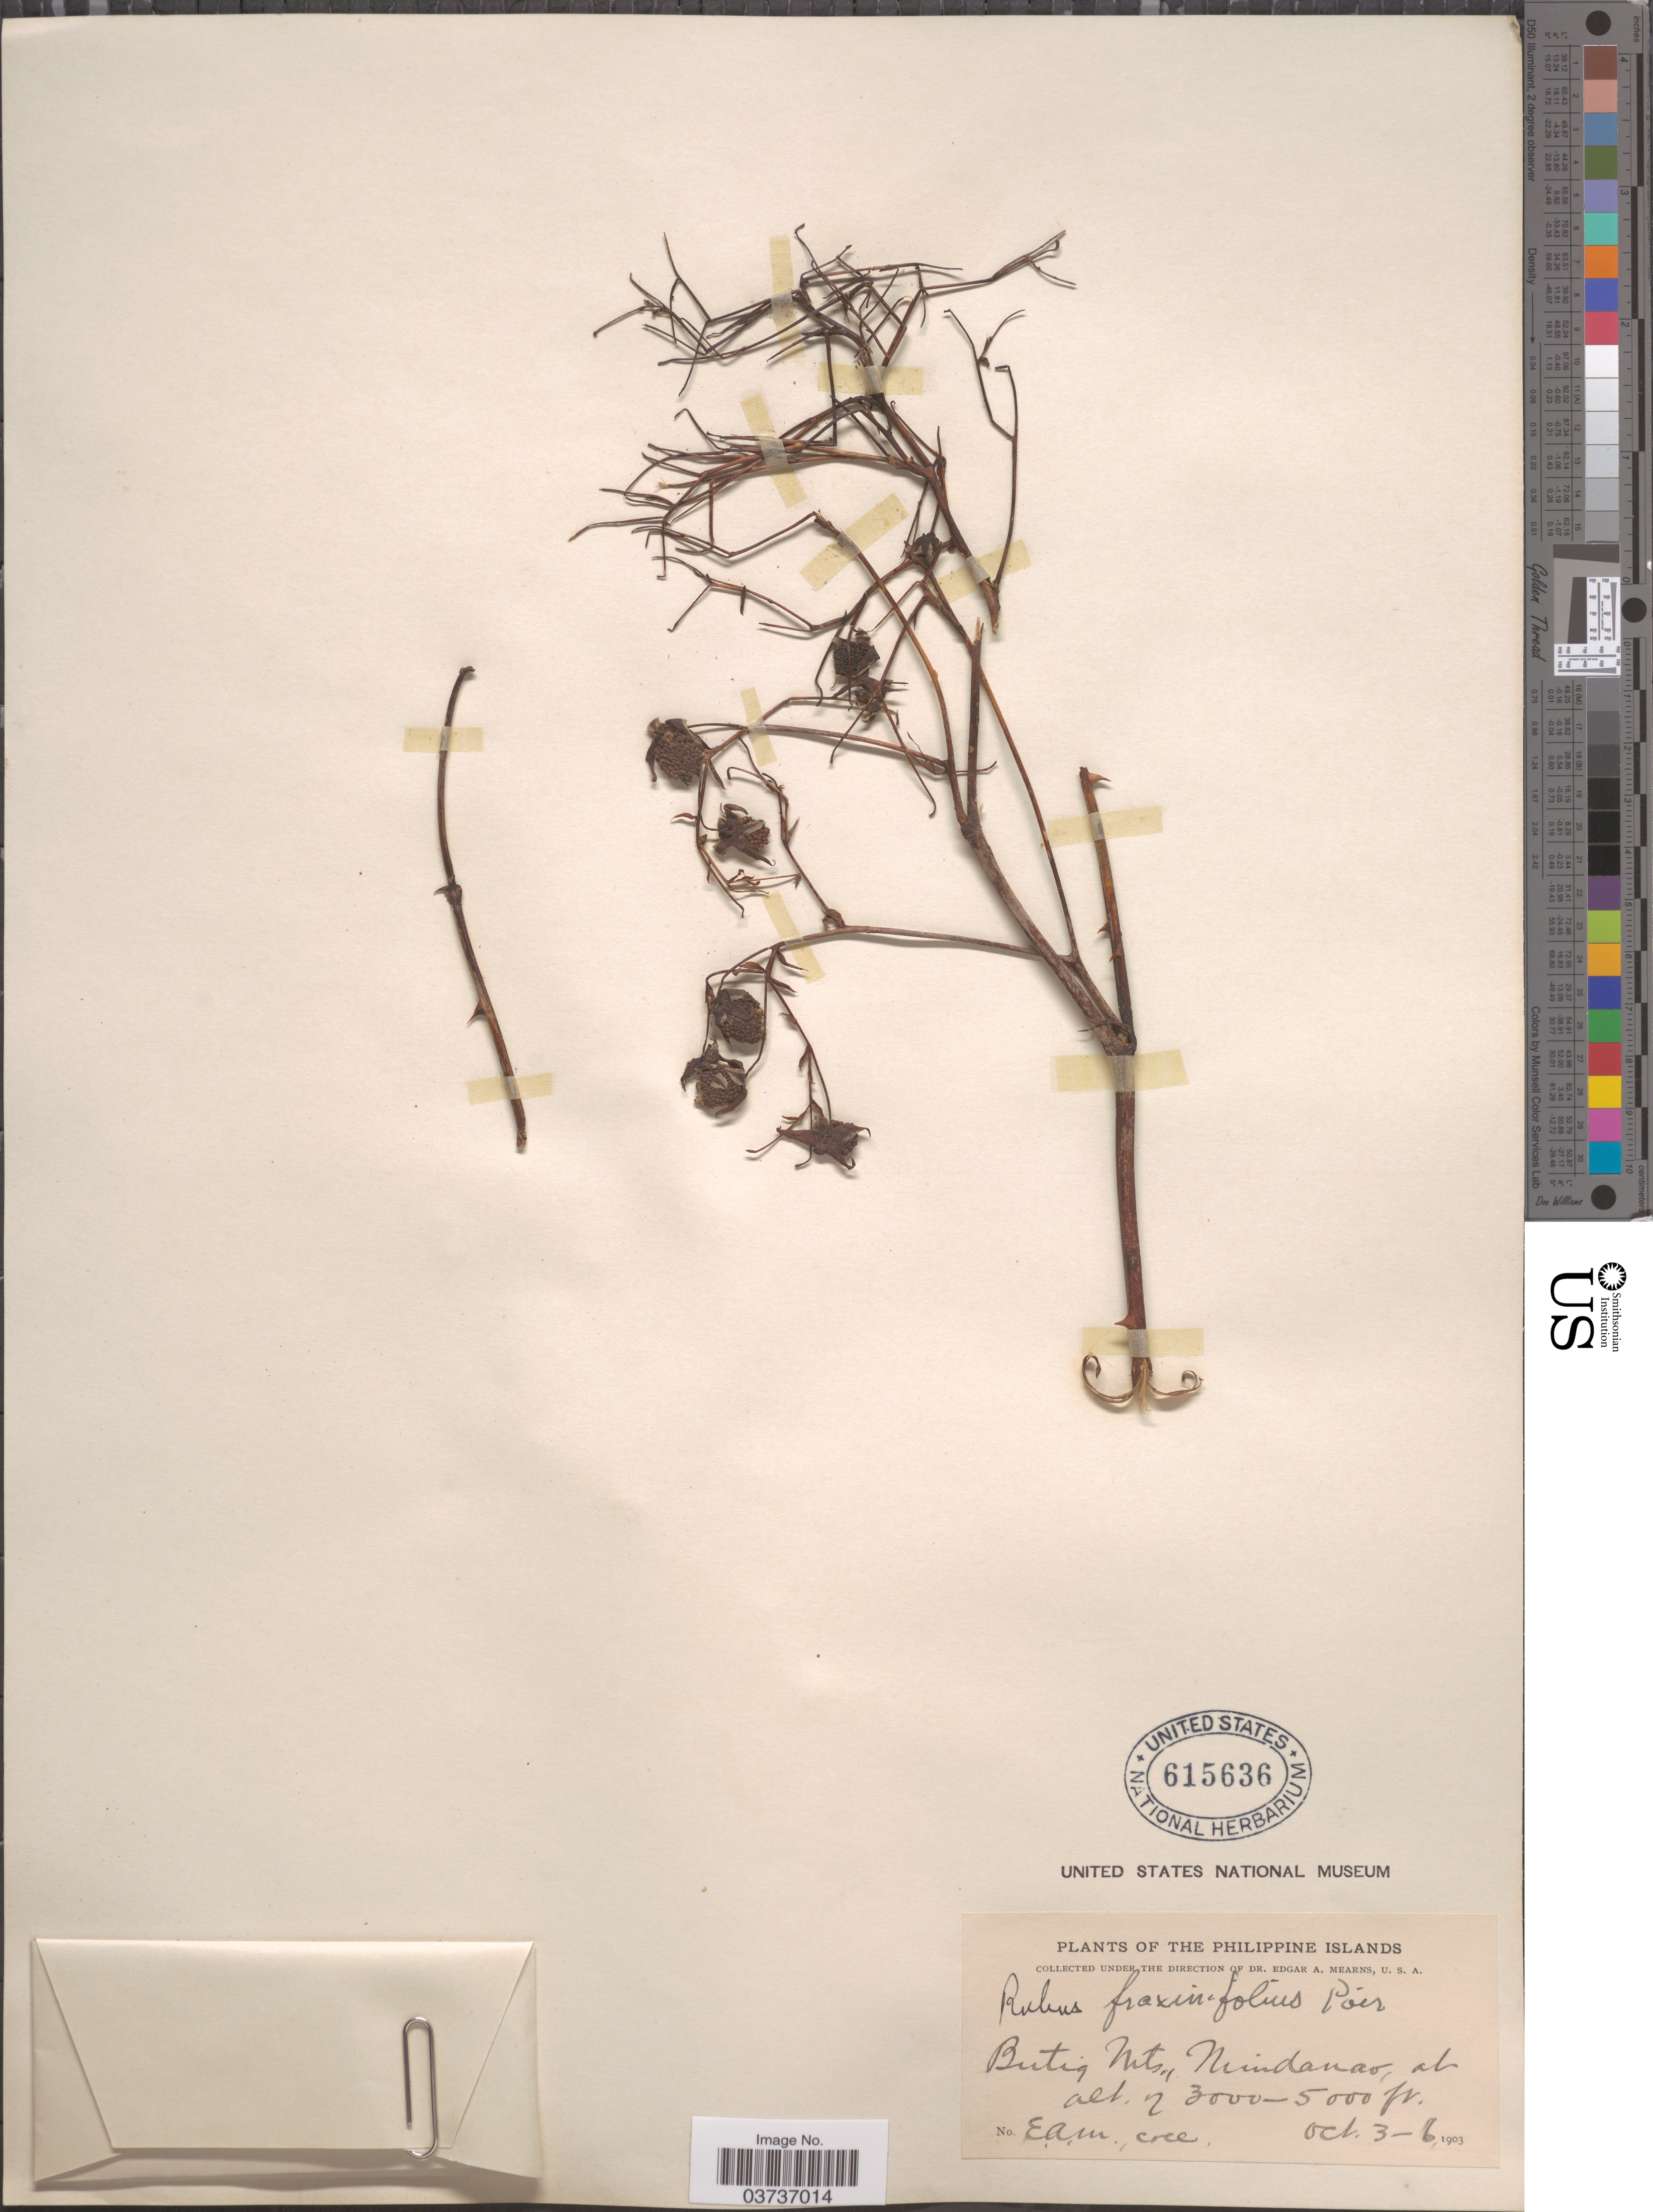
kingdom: Plantae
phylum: Tracheophyta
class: Magnoliopsida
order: Rosales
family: Rosaceae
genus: Rubus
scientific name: Rubus fraxinifolius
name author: Hayata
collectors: E. A. Mearns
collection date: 1903-10-03/1903-10-06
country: Philippines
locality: Butig Mts., Mindanao.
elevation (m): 914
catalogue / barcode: US 615636